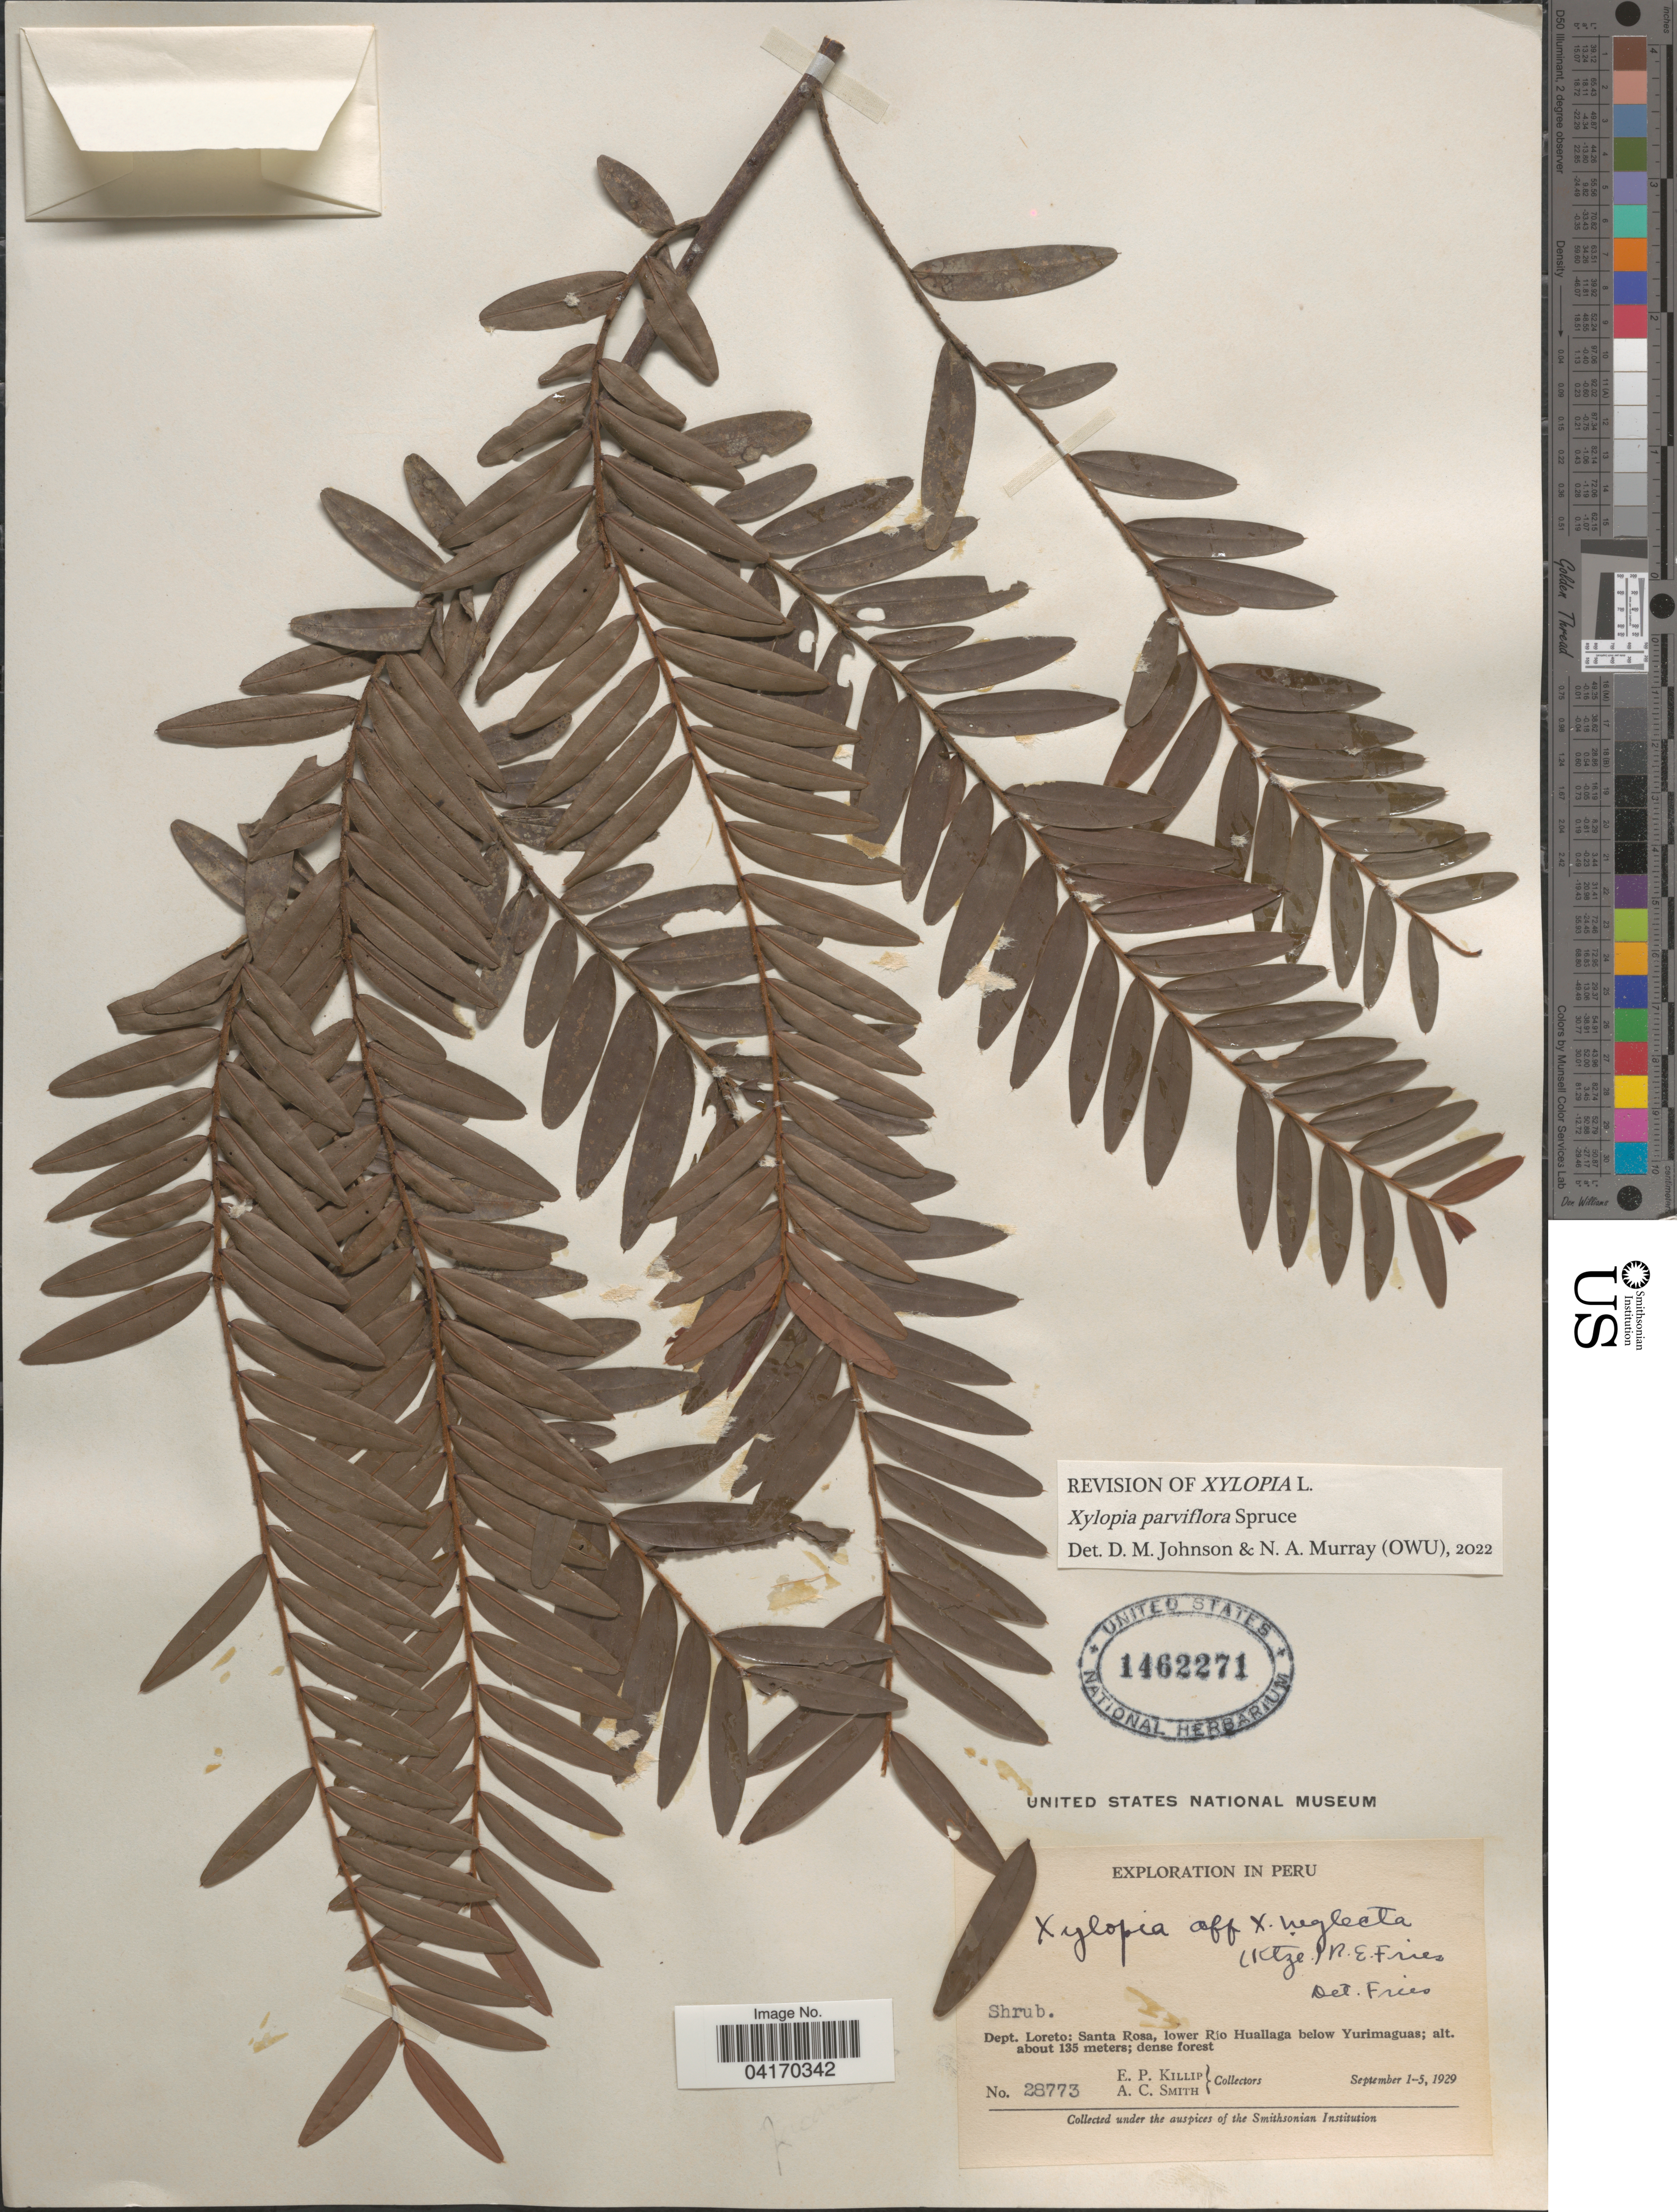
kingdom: Plantae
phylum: Tracheophyta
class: Magnoliopsida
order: Magnoliales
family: Annonaceae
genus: Xylopia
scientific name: Xylopia parviflora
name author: Spruce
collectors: E. P. Killip & A. C. Smith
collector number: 28773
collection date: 1929-09-01/1929-09-05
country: Peru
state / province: Loreto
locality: Exploration in Peru. Dept. Loreto: Santa Rosa, lower Río Huallaga below Yurimaguas.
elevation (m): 135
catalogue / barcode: US 1462271